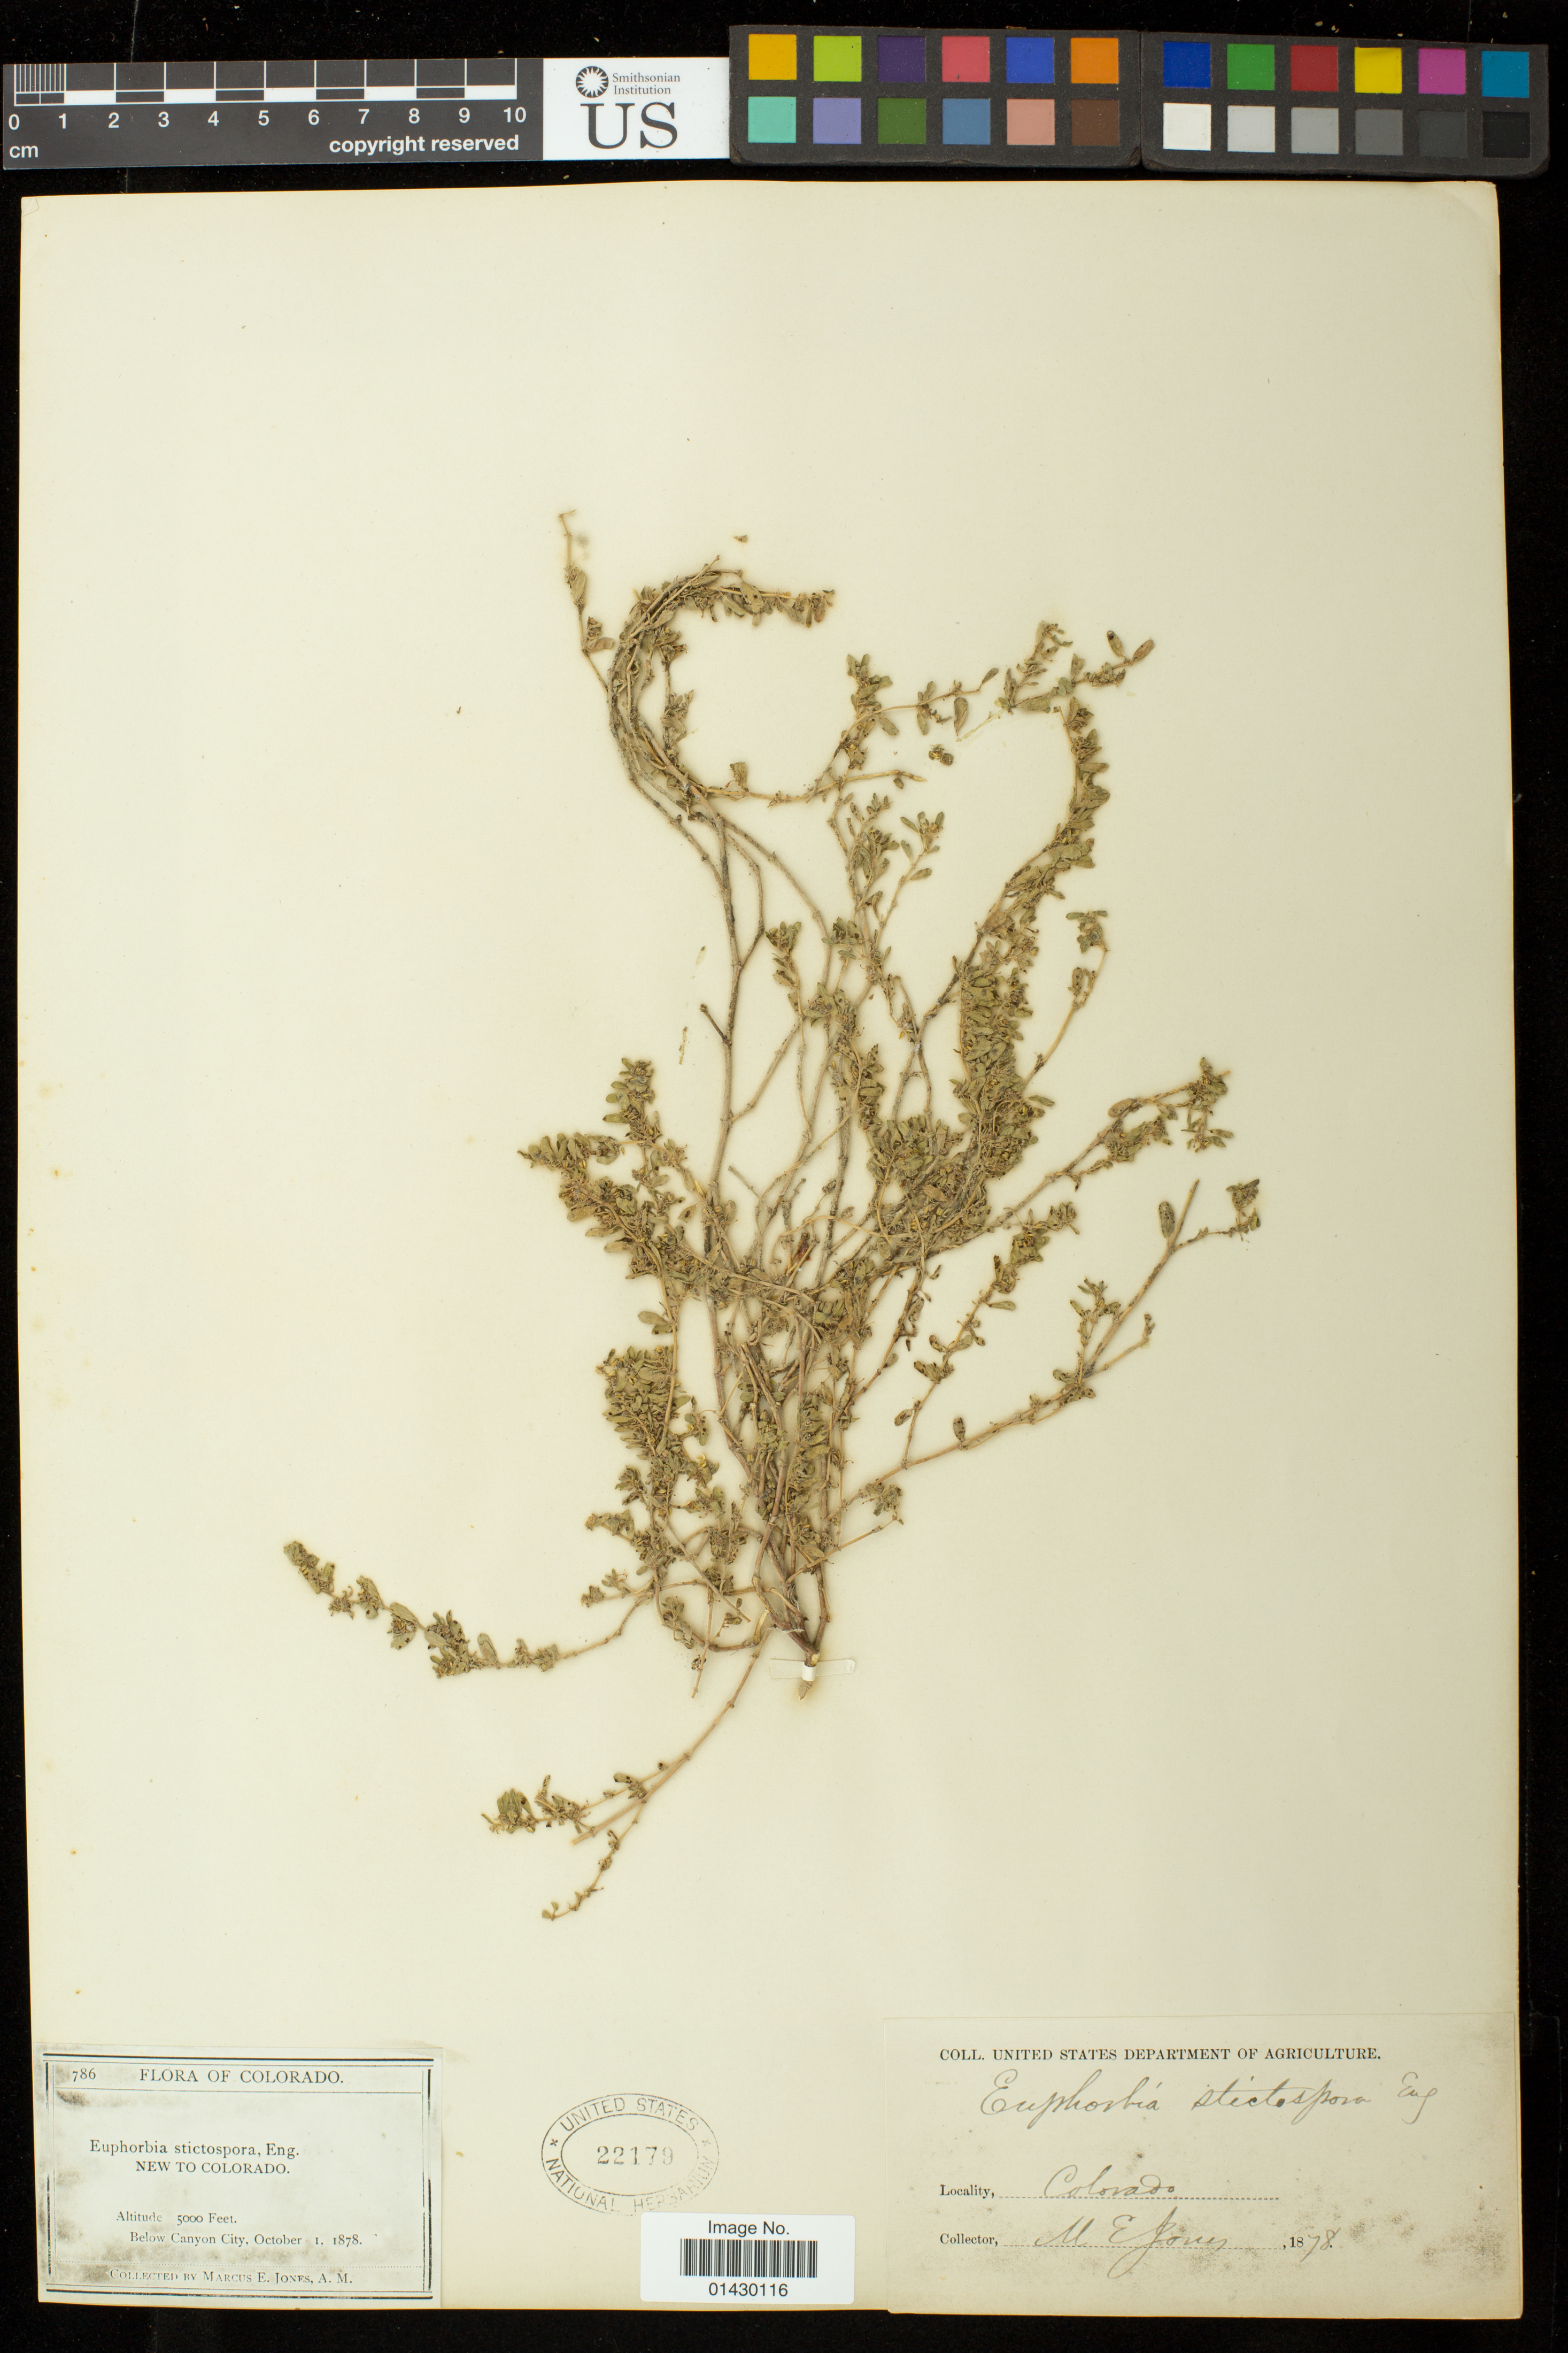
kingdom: Plantae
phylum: Tracheophyta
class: Magnoliopsida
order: Malpighiales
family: Euphorbiaceae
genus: Euphorbia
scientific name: Euphorbia stictospora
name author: Engelm.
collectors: M. E. Jones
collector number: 786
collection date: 1878-10-01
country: United States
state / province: Colorado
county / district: Fremont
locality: Below Canyon City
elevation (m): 1524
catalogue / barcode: US 22179